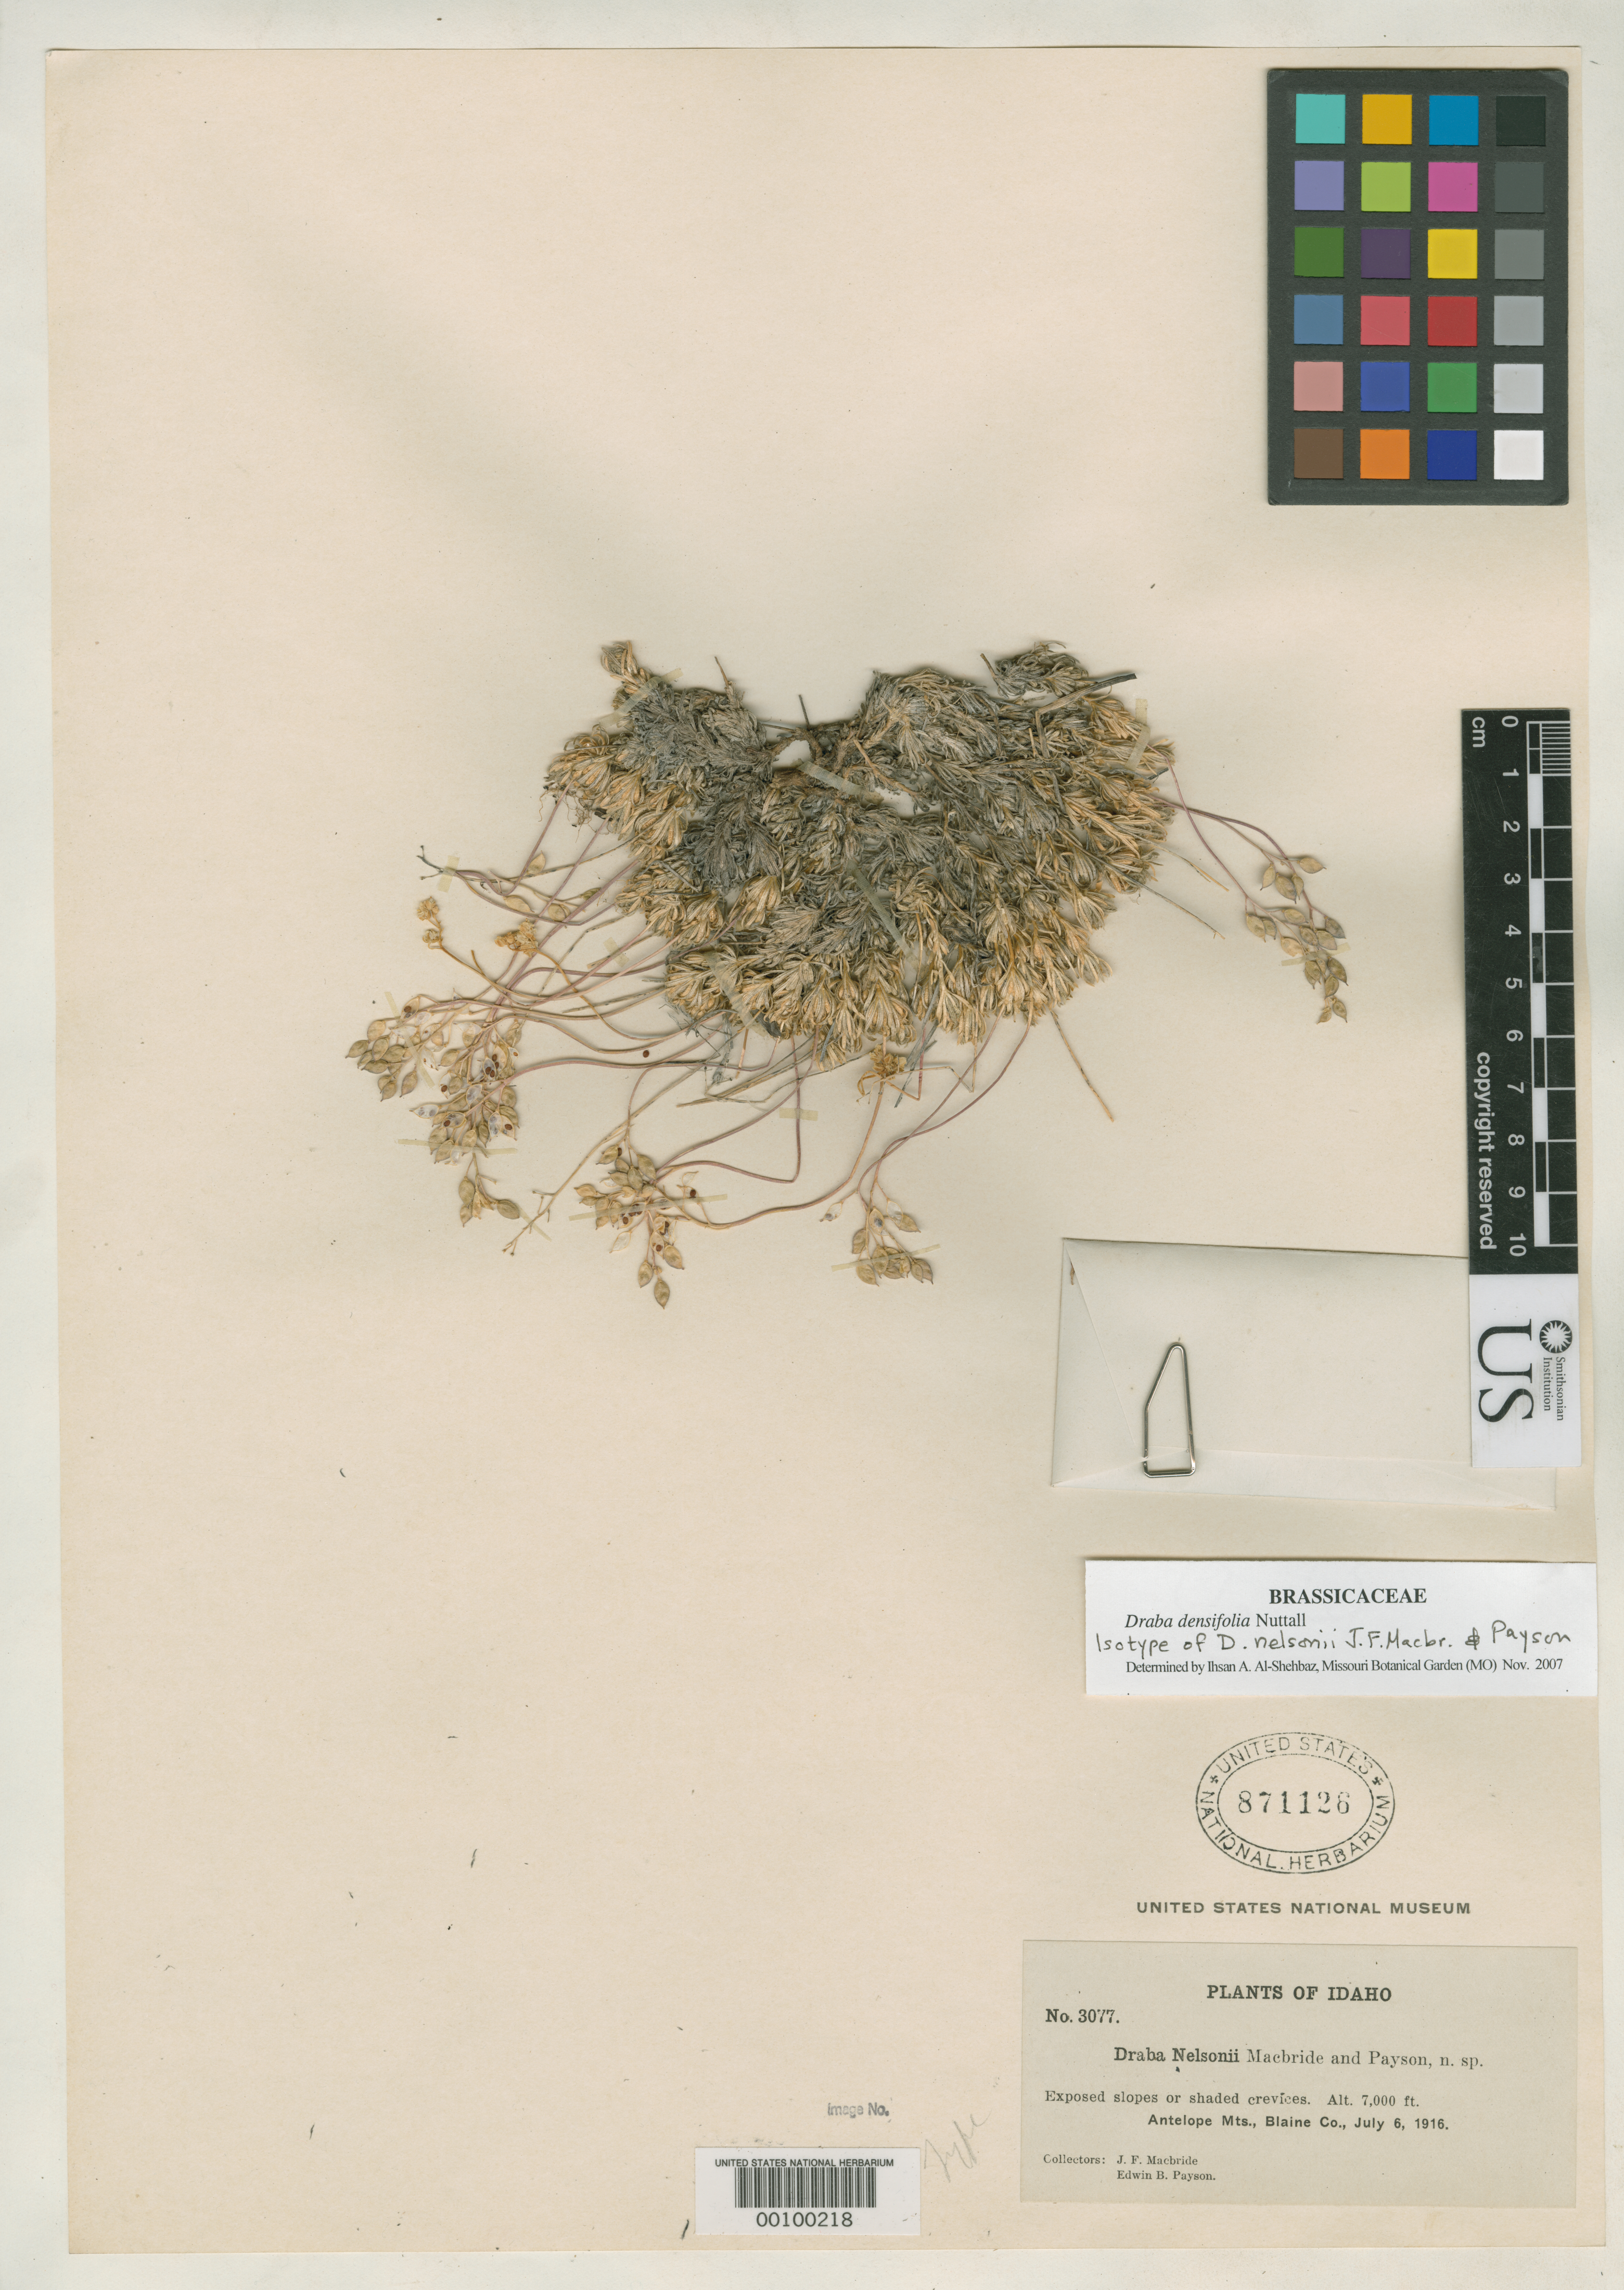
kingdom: Plantae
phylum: Tracheophyta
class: Magnoliopsida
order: Brassicales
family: Brassicaceae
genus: Draba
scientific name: Draba nelsonii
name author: J.F. Macbr. & Payson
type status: Isotype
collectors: J. F. Macbride & E. B. Payson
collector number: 3077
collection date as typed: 06 Jul 1916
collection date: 1916-07-06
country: United States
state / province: Idaho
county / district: Blaine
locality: Antelope Mts.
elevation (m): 2134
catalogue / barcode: US 871126